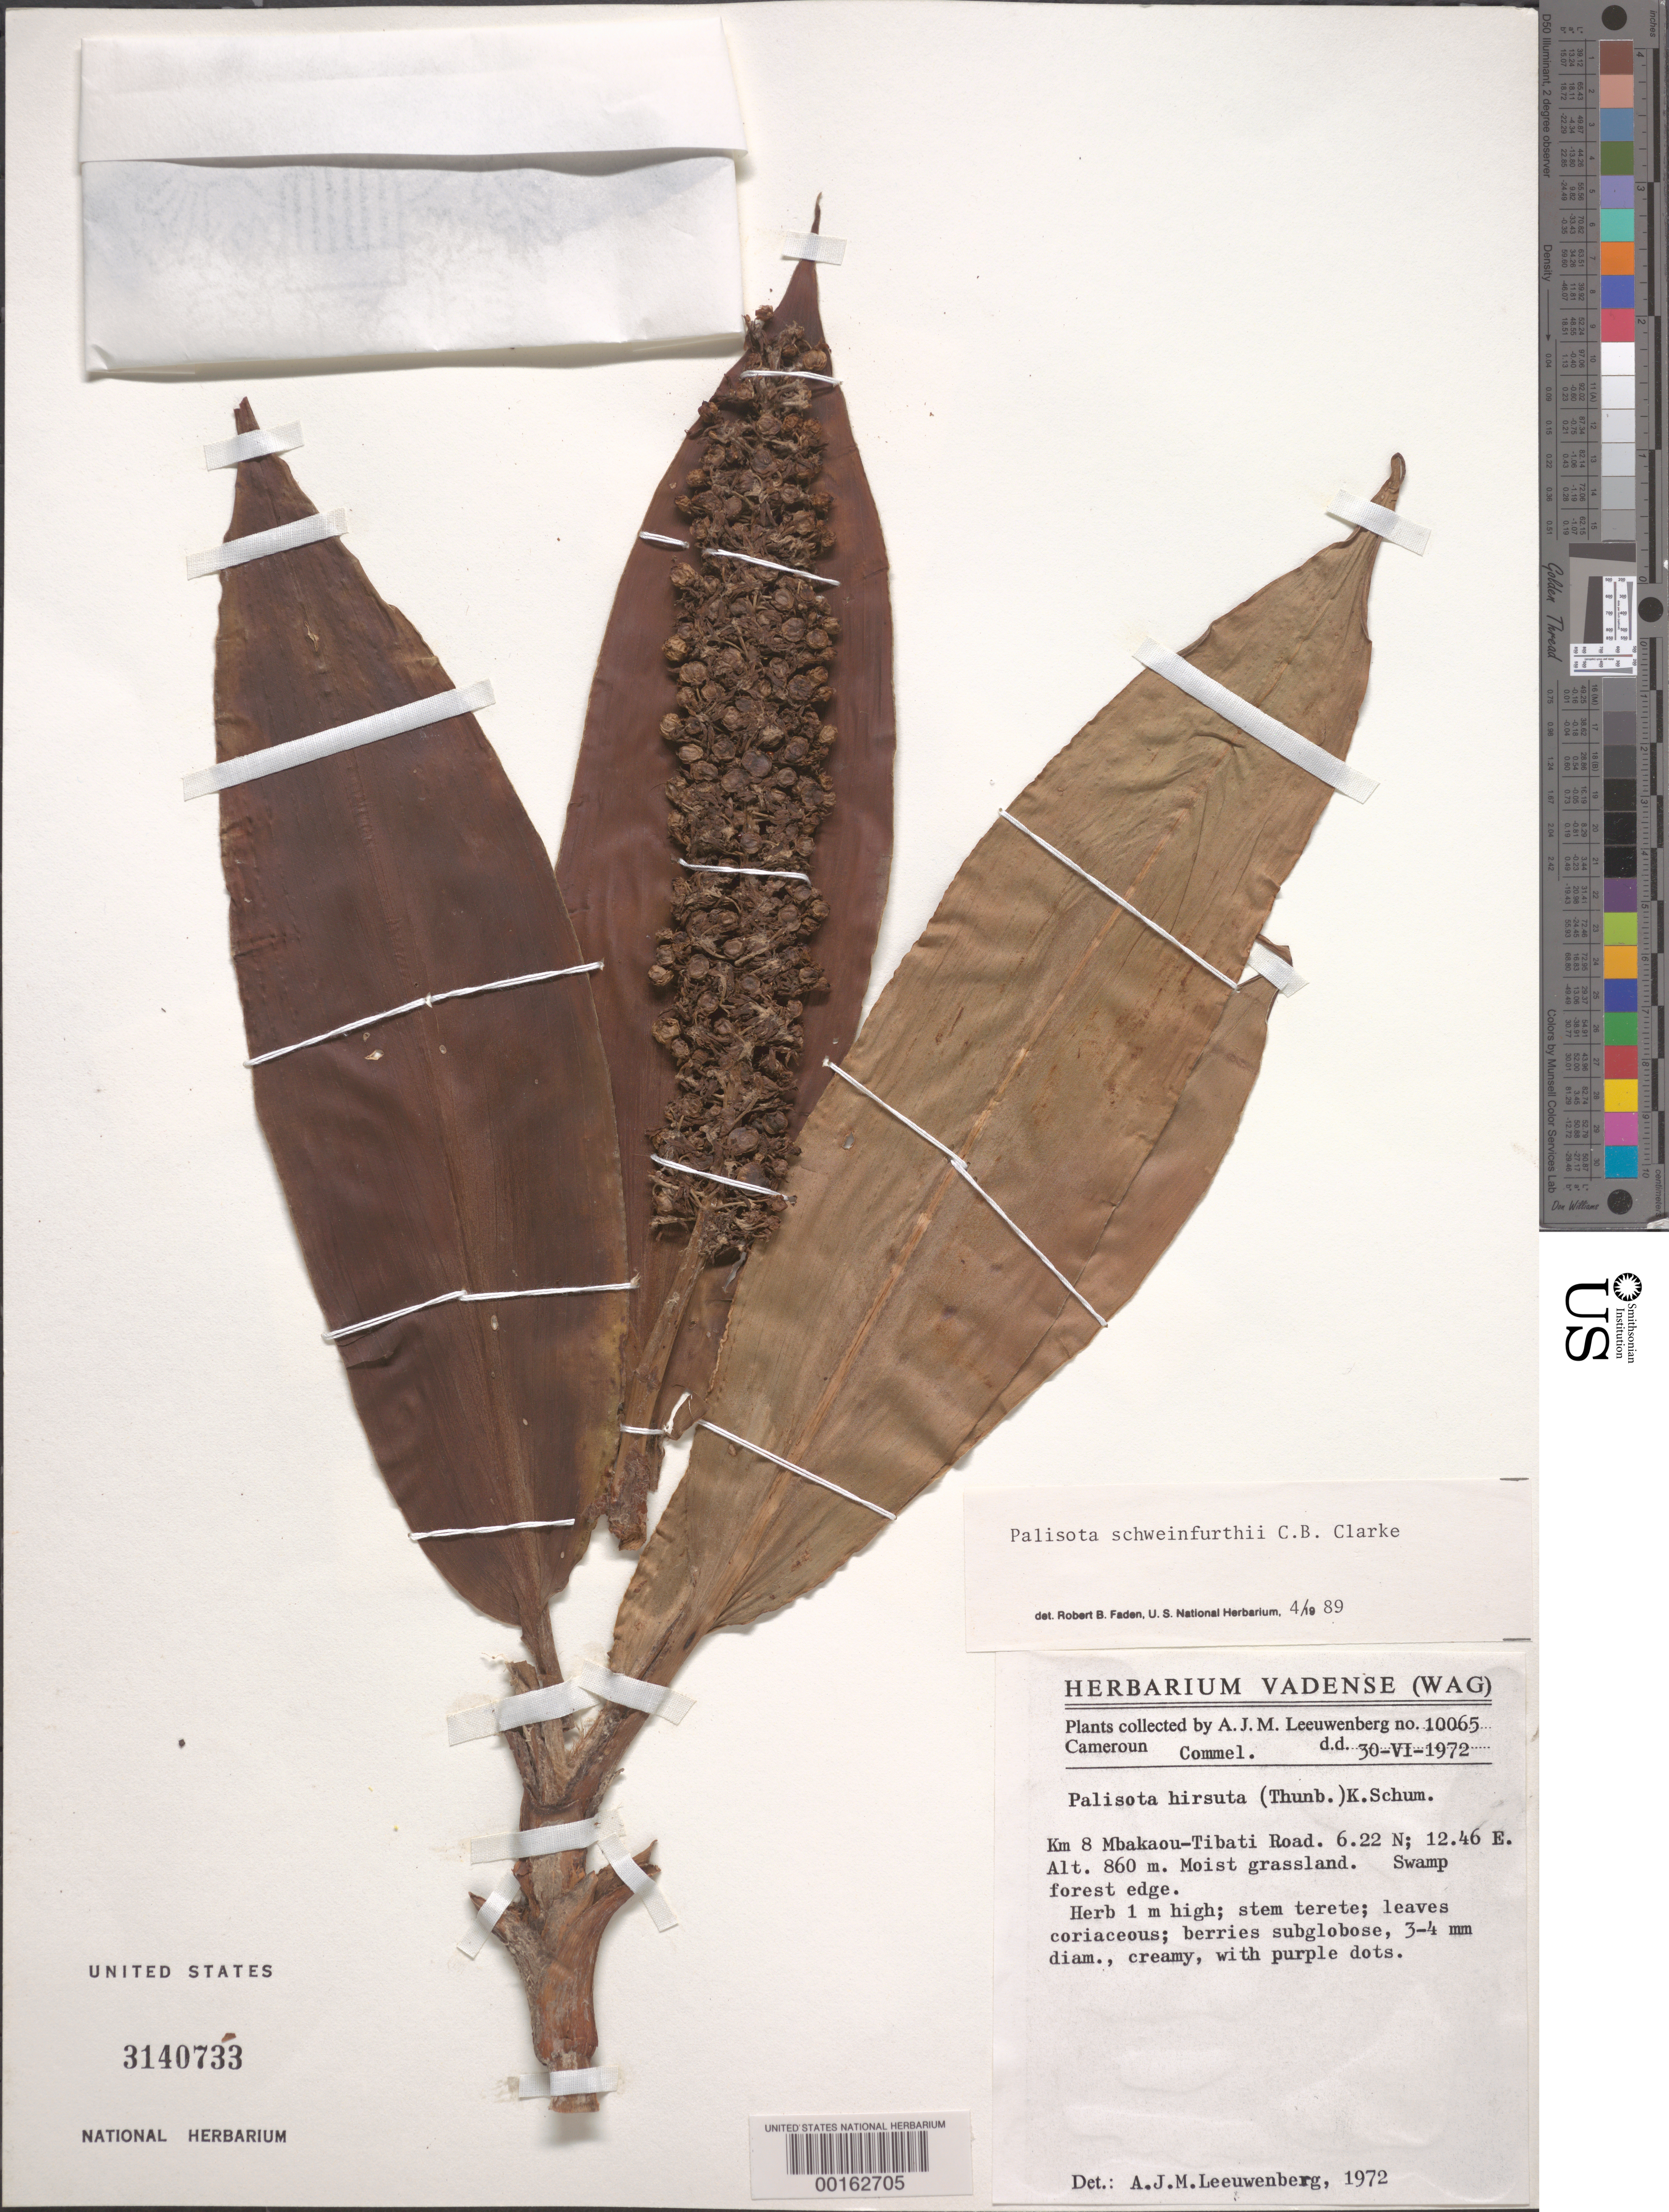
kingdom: Plantae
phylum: Tracheophyta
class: Liliopsida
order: Commelinales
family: Commelinaceae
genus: Palisota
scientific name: Palisota schweinfurthii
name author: C.B. Clarke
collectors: A. J. M. Leeuwenberg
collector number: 10065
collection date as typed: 30 Jun 1972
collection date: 1972-06-30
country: Cameroon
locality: Mbakaou-tibati road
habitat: Moist grassland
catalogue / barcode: US 3140733